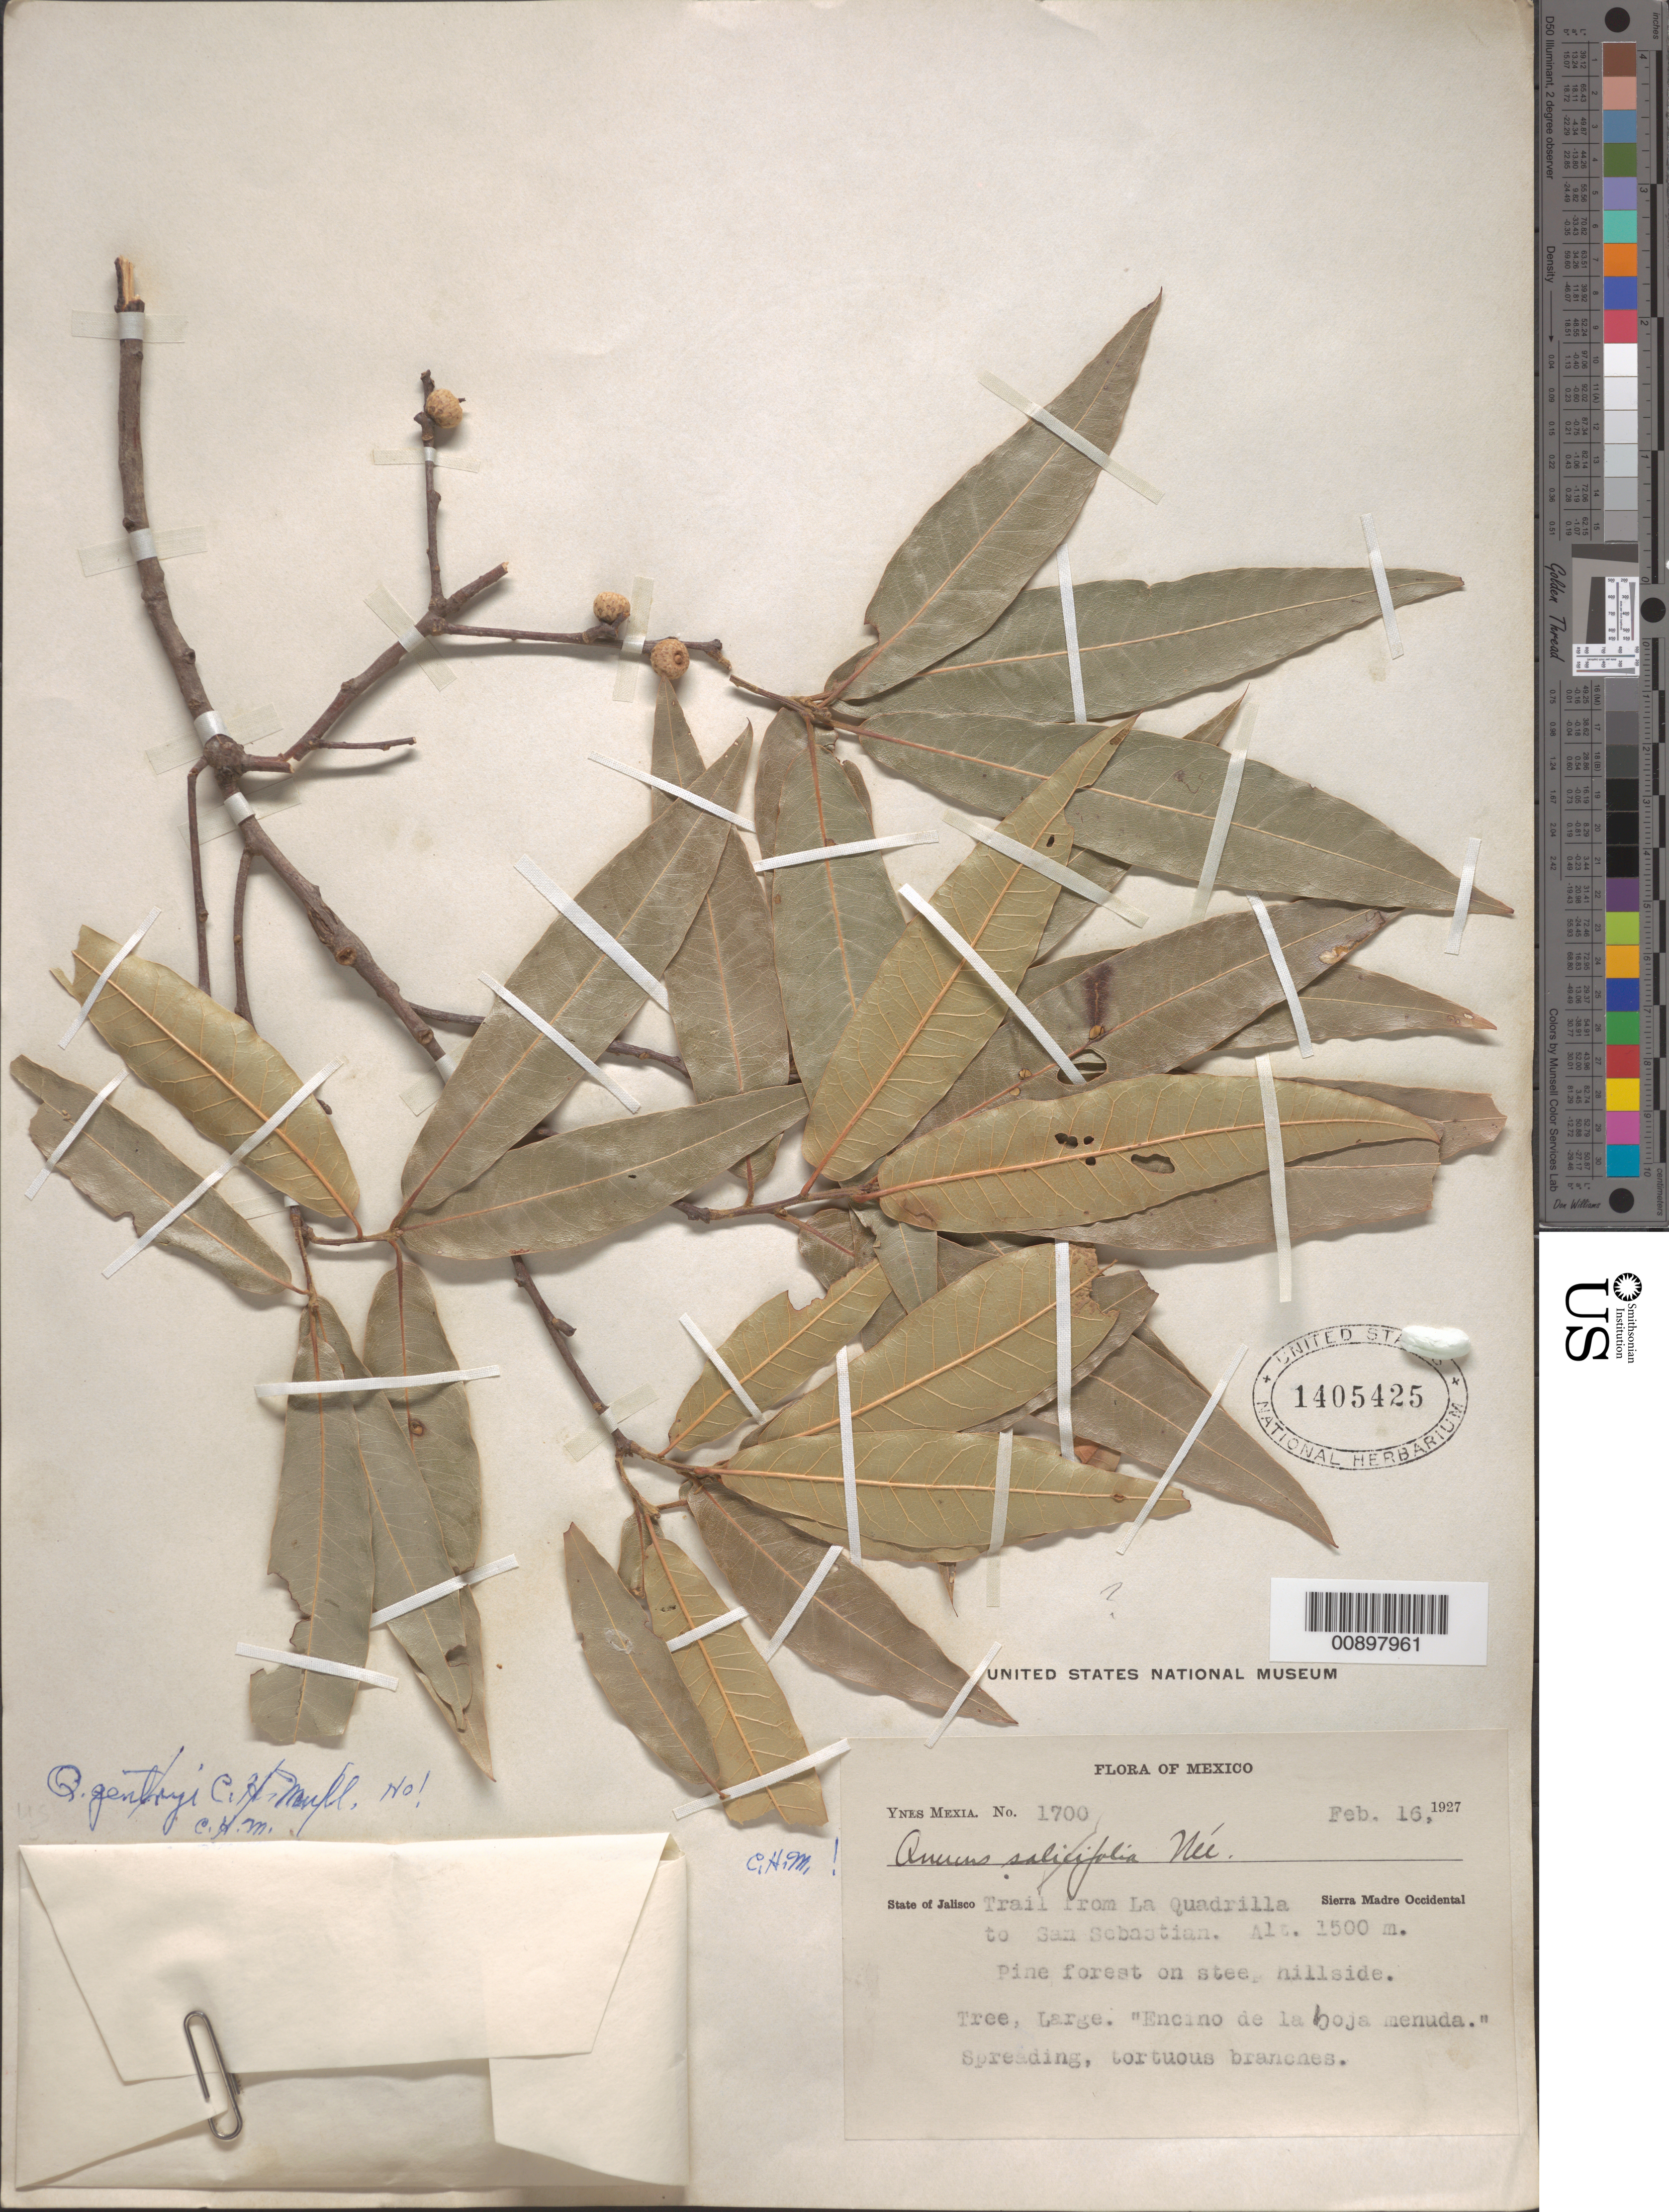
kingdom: Plantae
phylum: Tracheophyta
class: Magnoliopsida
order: Fagales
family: Fagaceae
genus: Quercus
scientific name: Quercus salicifolia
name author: Née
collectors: Y. Mexia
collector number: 1700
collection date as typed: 16 Feb 1927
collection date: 1927-02-16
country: Mexico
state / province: Jalisco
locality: Trail from La Quadrilla to San Sebastian. State of Jalisco. Sierra Madre Occidental.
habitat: Pine forest on steep hillside.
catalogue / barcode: US 1405425